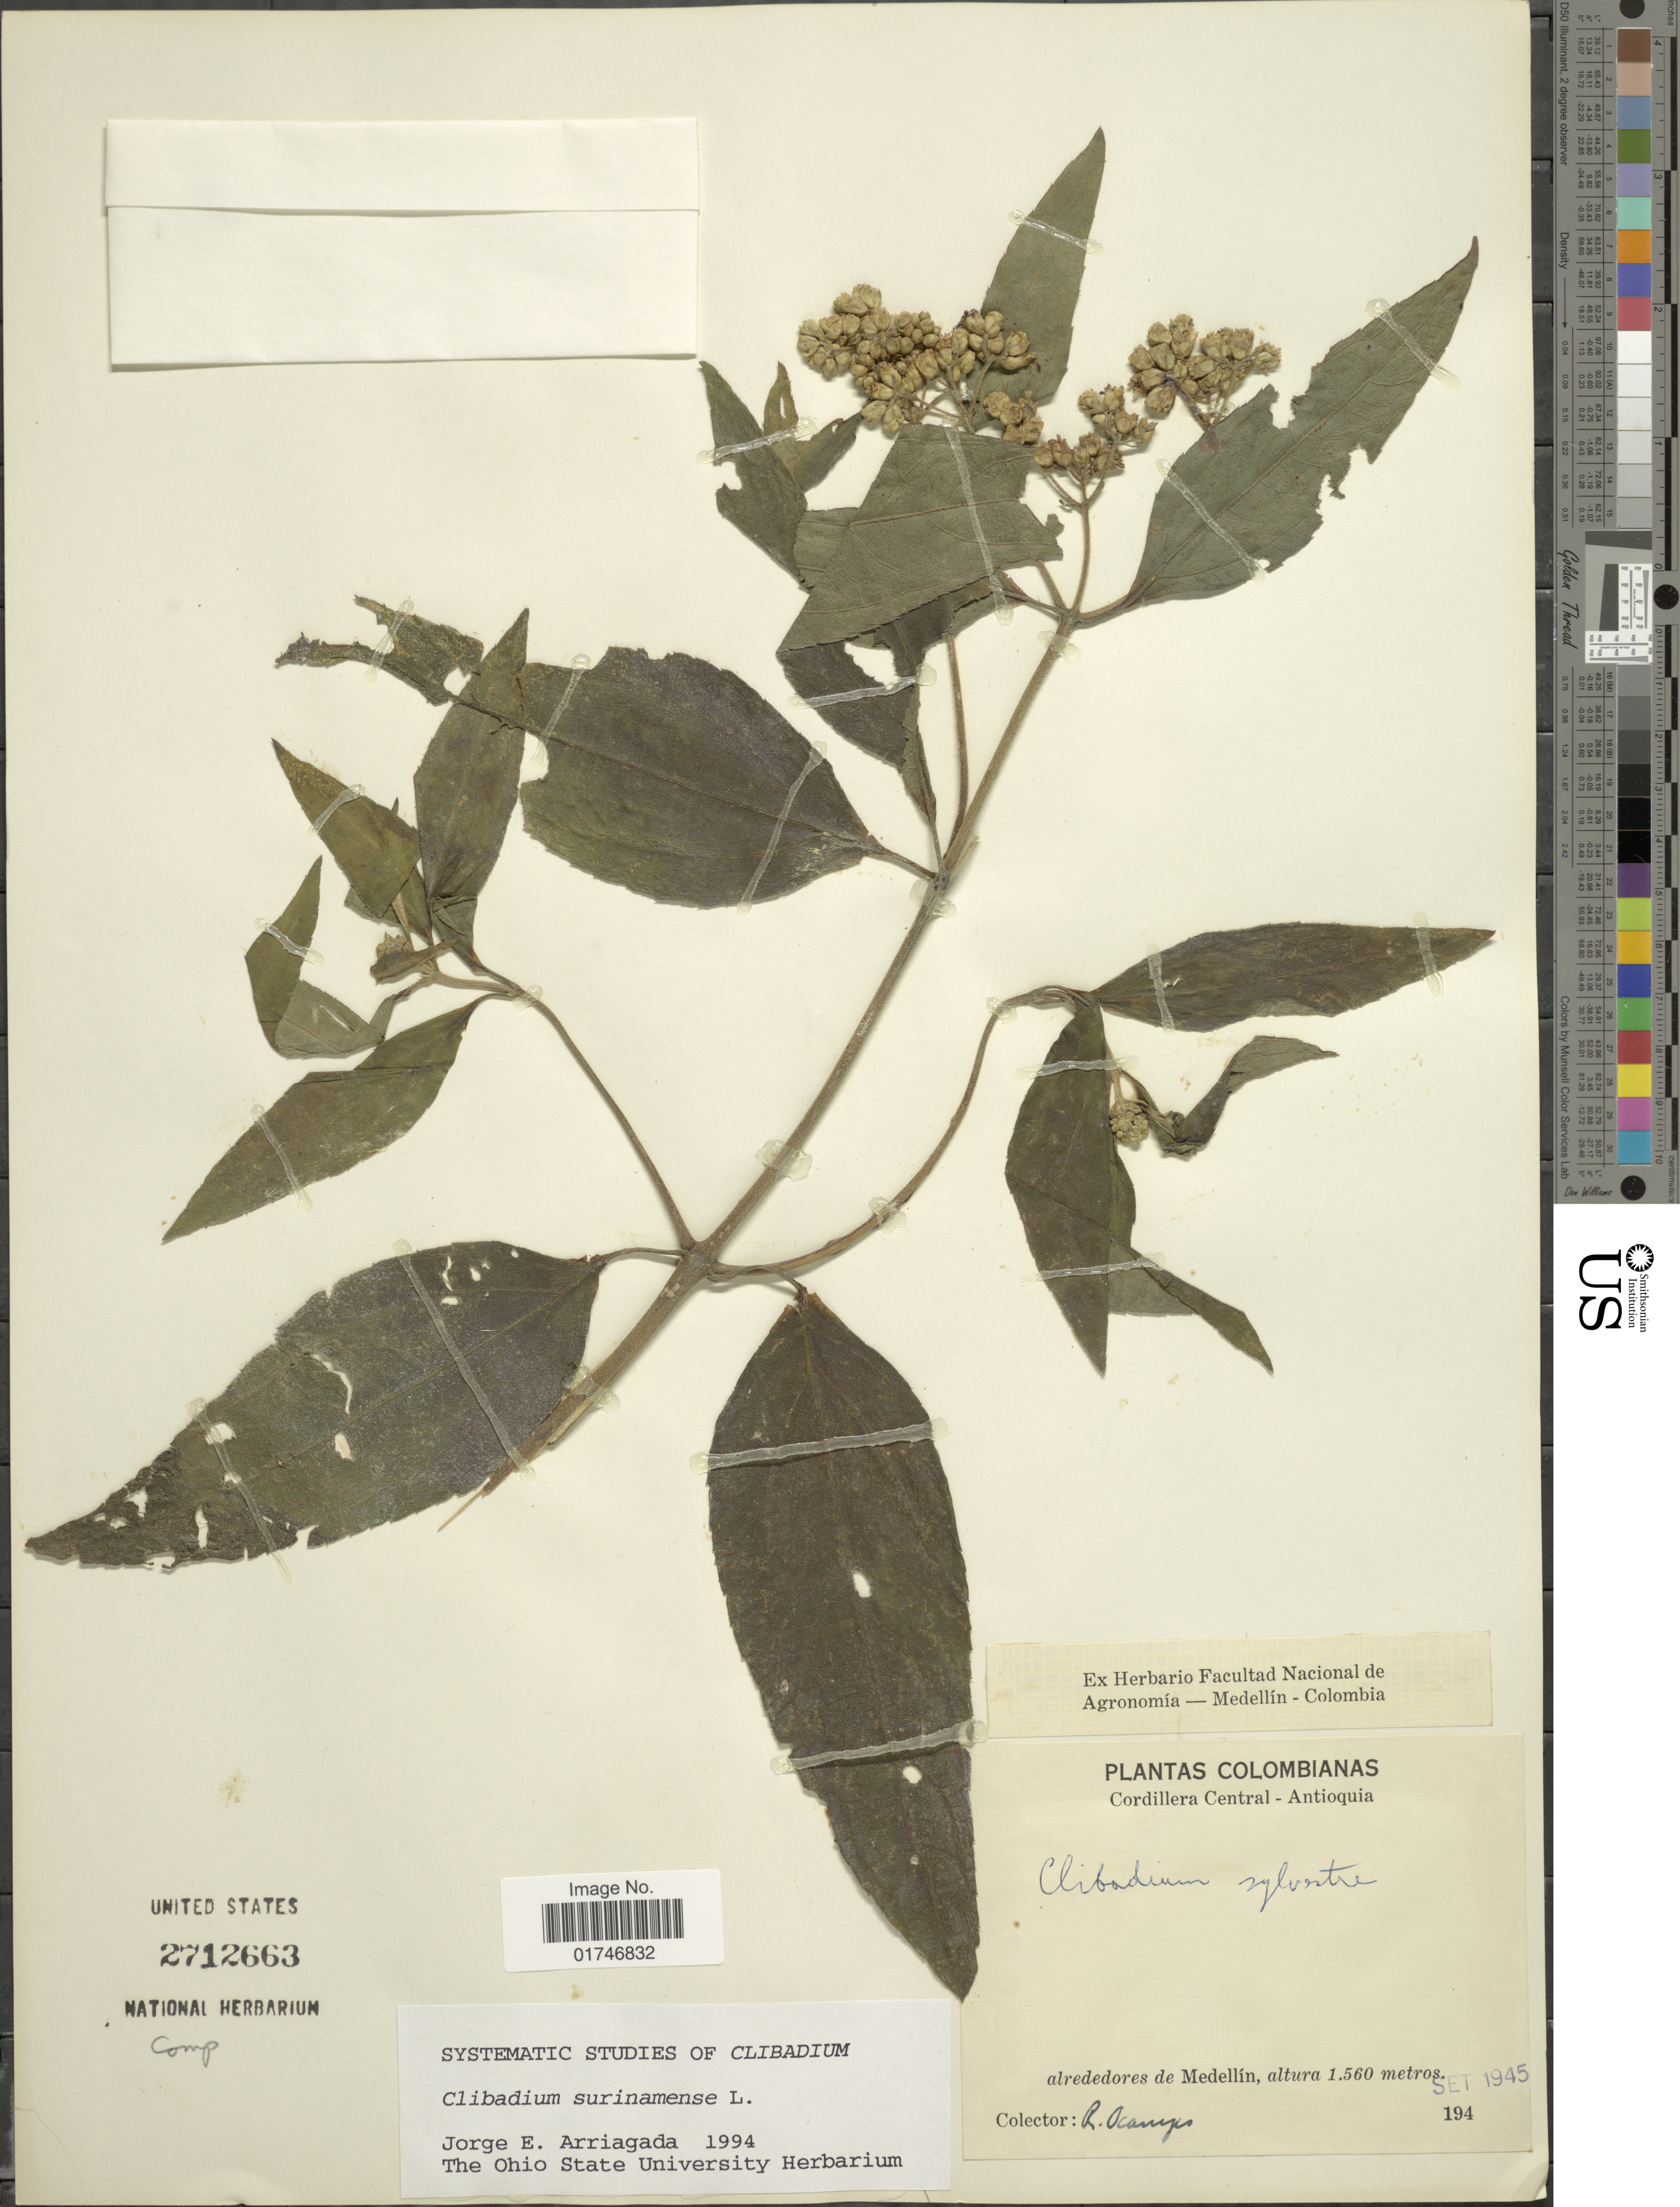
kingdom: Plantae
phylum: Tracheophyta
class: Magnoliopsida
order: Asterales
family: Asteraceae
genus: Clibadium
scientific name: Clibadium surinamense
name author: L.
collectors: R. Ocampo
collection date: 1945-09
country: Colombia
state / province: Antioquia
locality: Cordillera Central - Antioquia. Alrededores de Medellín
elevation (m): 1560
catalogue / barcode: US 2712663